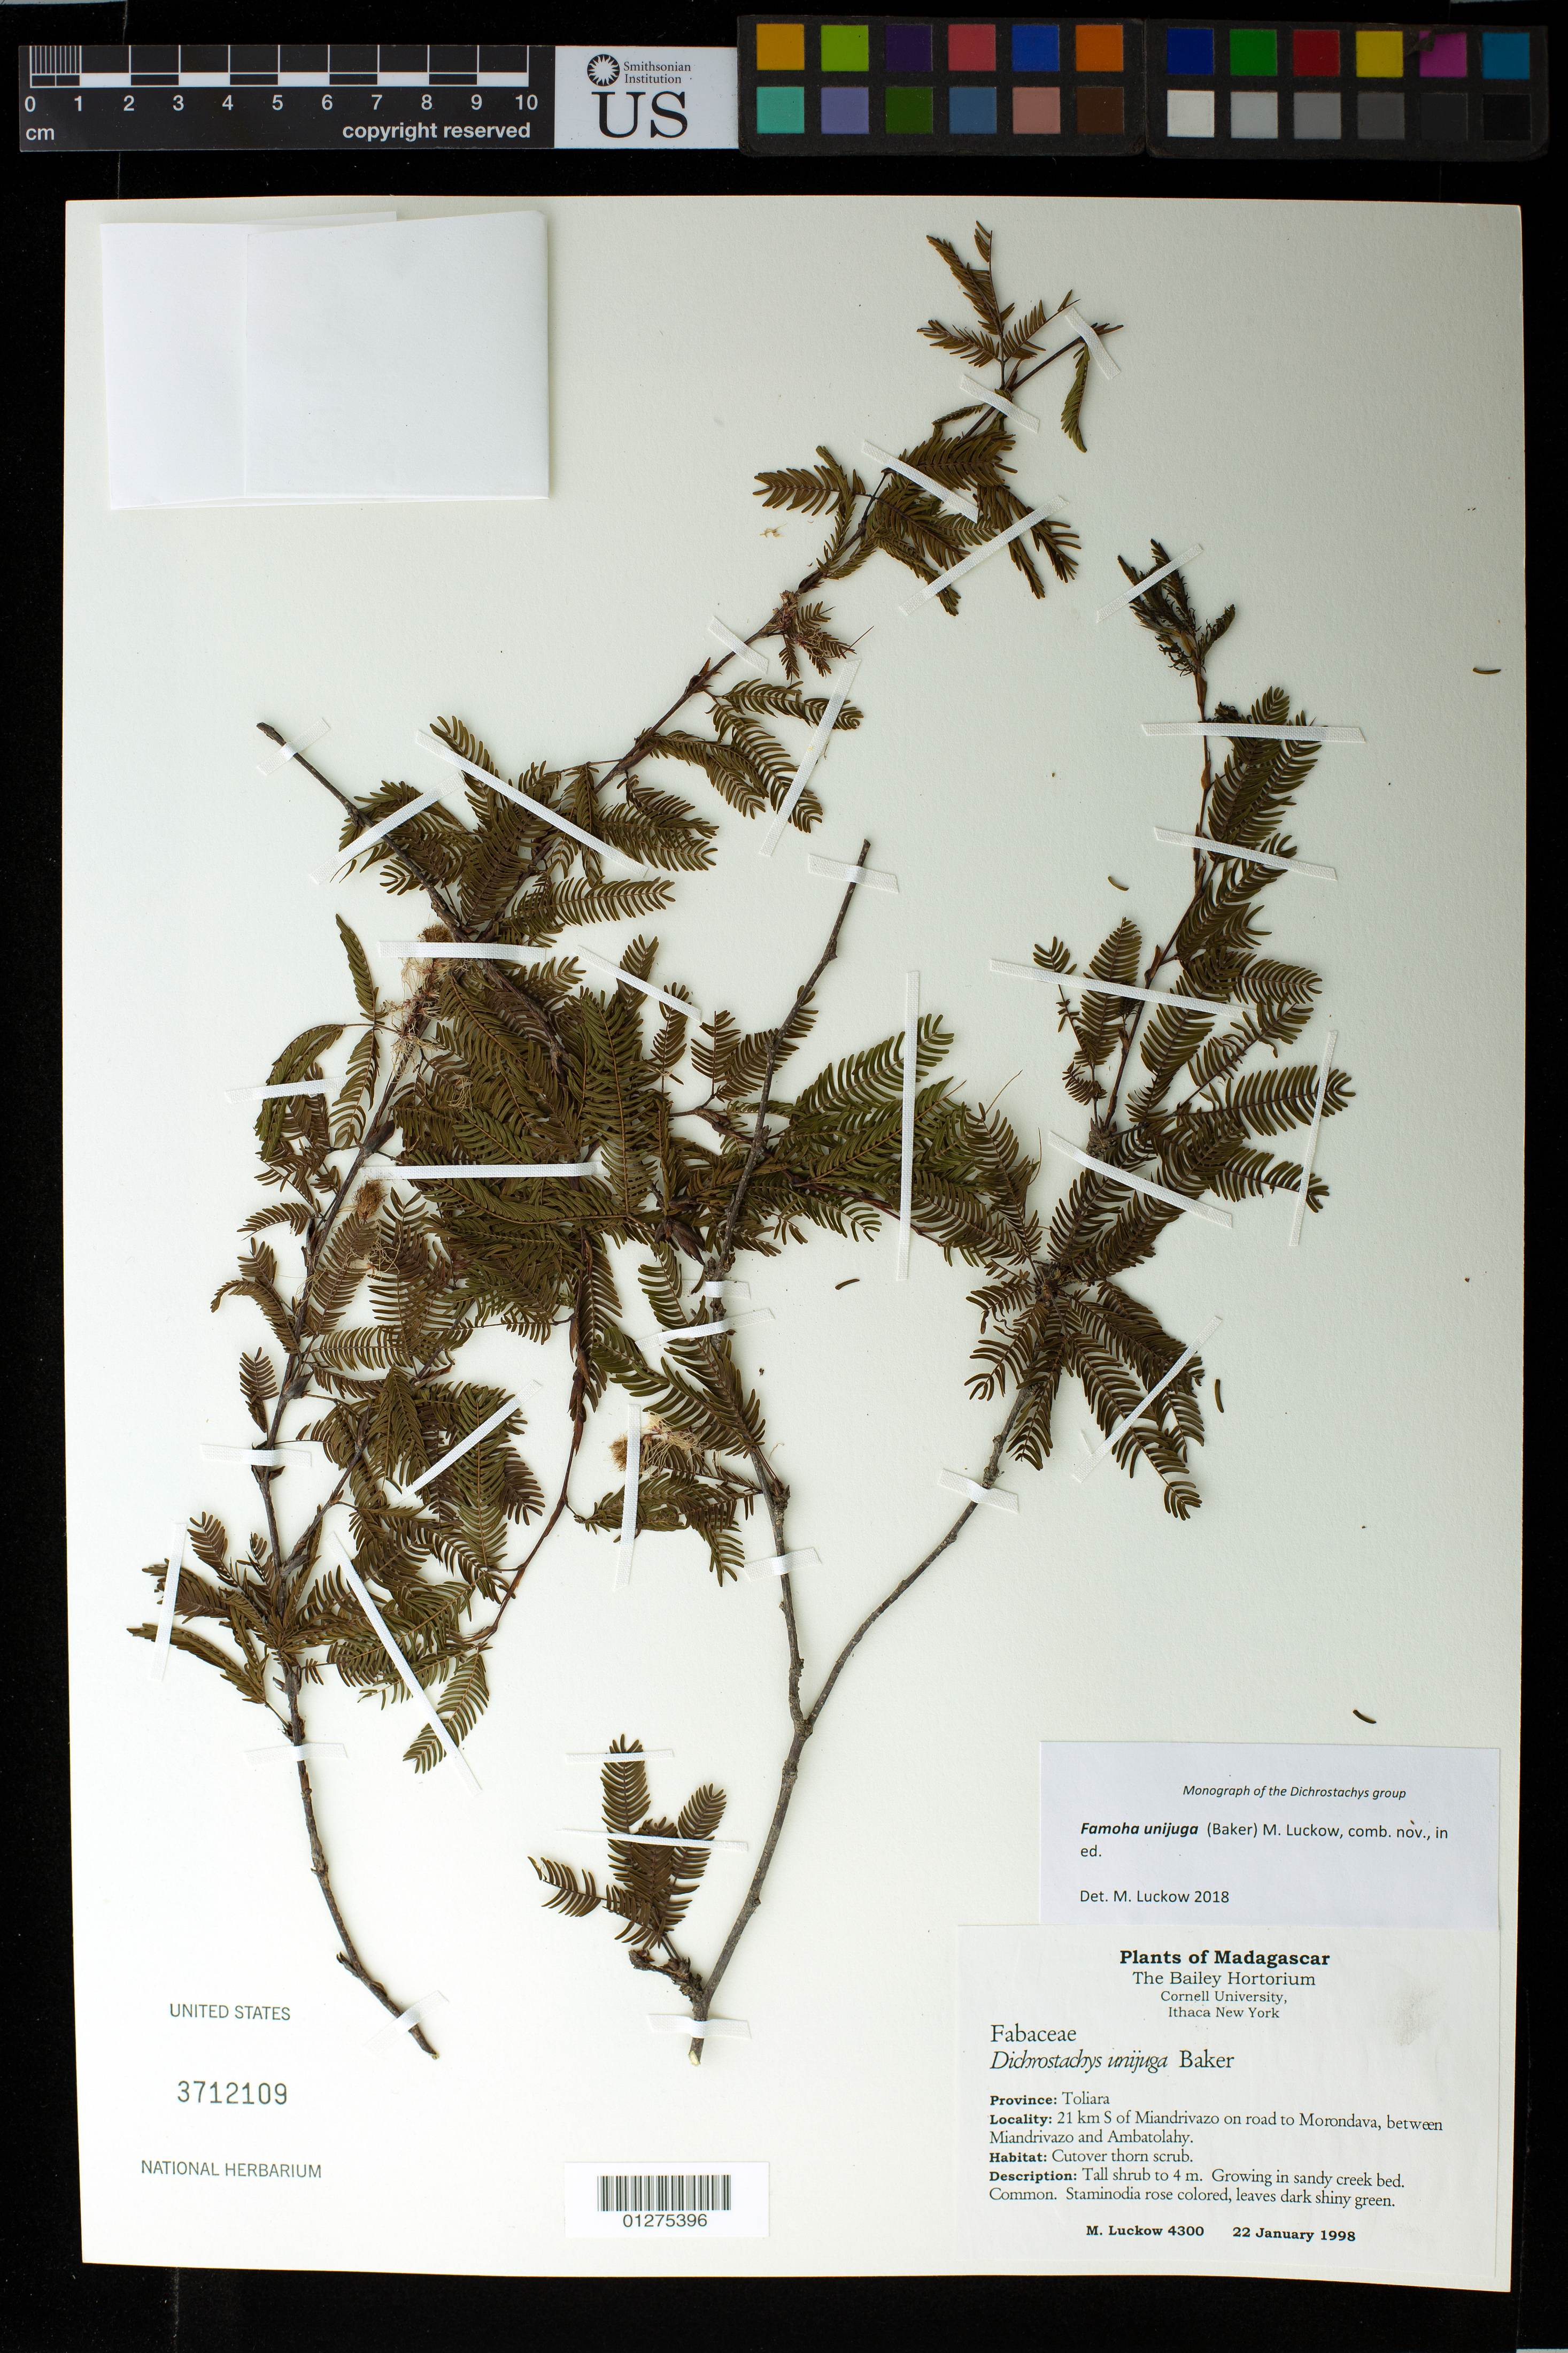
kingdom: Plantae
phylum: Tracheophyta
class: Magnoliopsida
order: Fabales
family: Fabaceae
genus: Dichrostachys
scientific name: Dichrostachys unijuga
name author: Baker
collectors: M. A. Luckow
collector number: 4300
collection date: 1998-01-22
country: Madagascar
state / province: Menabe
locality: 21 km S of Miandrivazo on road to Morondava, between Miandrivazo and Ambatolahy.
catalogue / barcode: US 3712109